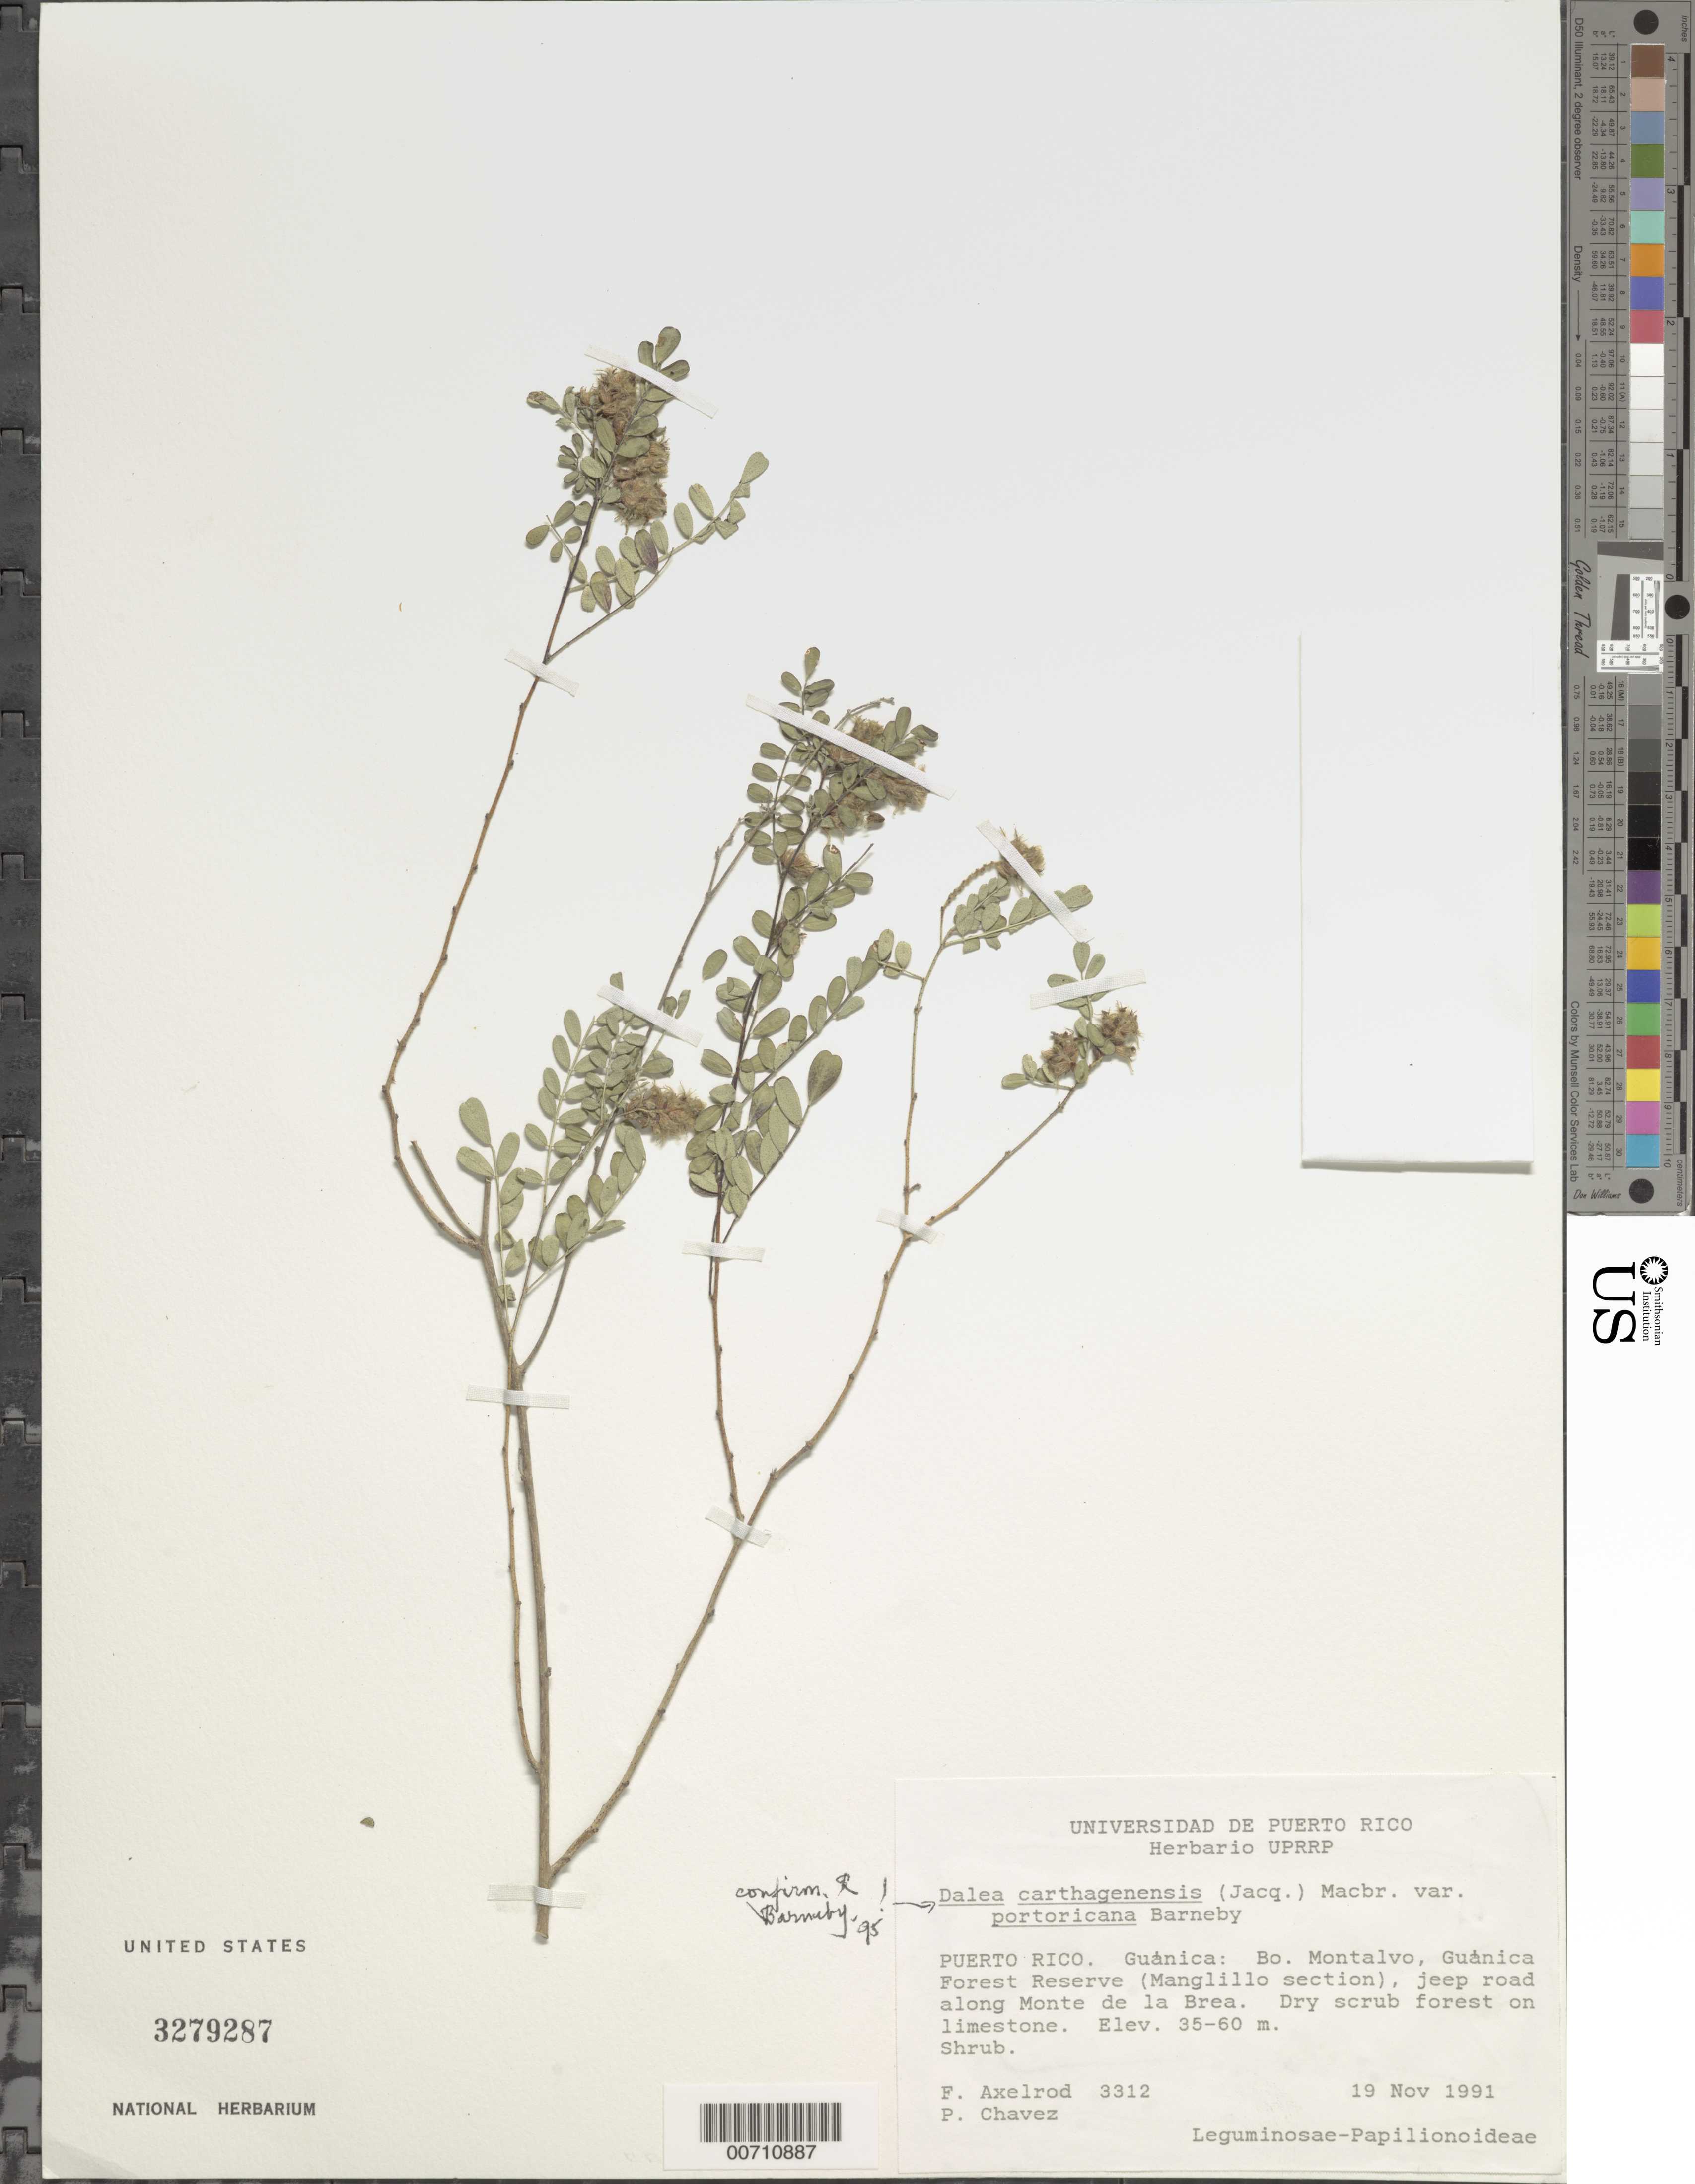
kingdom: Plantae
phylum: Tracheophyta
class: Magnoliopsida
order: Fabales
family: Fabaceae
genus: Dalea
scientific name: Dalea carthagenensis var. portoricana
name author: Barneby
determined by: Barneby, Rupert C., (NY)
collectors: F. S. Axelrod & P. Chavez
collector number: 3312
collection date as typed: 19 Nov 1991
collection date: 1991-11-19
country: Puerto Rico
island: Greater Antilles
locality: Guanica: Bo. Montalvo, Guanica Forest Reserve (Manglillo Section), jeep road along Monte de la Brea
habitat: Dry scrub forest on limestone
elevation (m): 35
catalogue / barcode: US 3279287